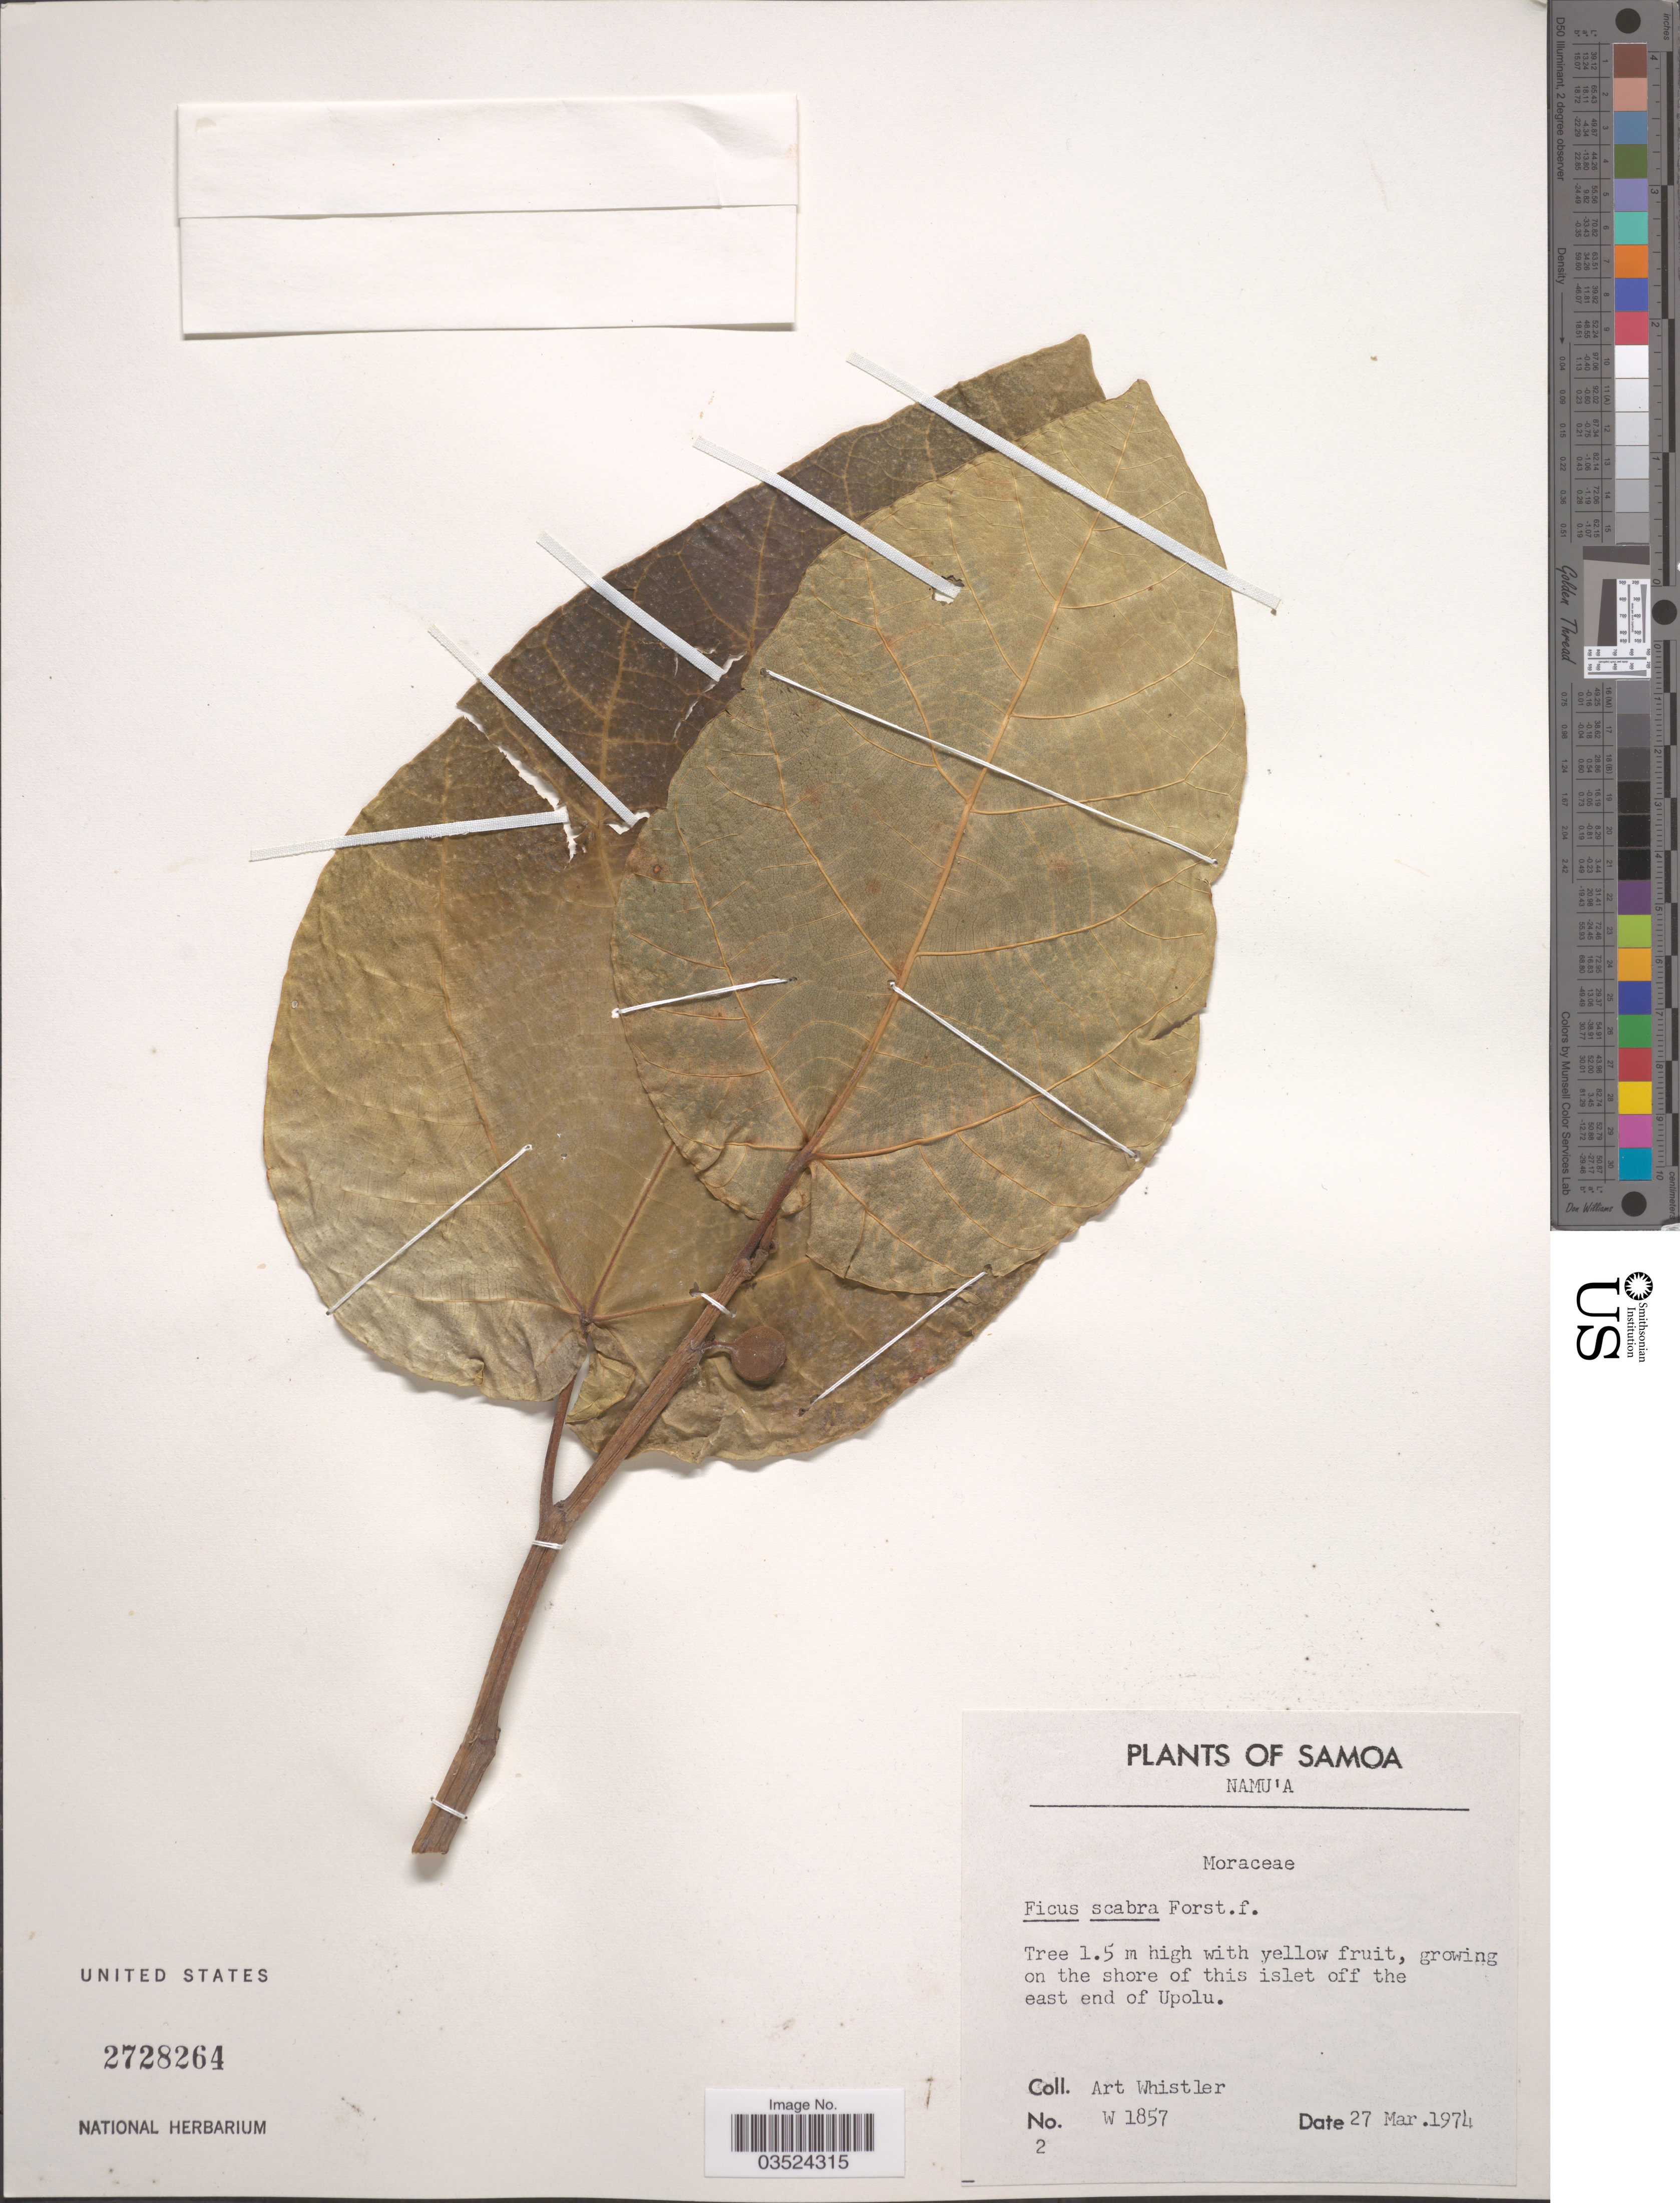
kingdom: Plantae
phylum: Tracheophyta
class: Magnoliopsida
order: Rosales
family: Moraceae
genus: Ficus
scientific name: Ficus scabra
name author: G. Forst.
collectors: A. Whistler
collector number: W 1857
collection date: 1974-03-27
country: Samoa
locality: Namu'a. Growing on the shore of this islet off the east end of Upolu.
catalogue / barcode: US 2728264